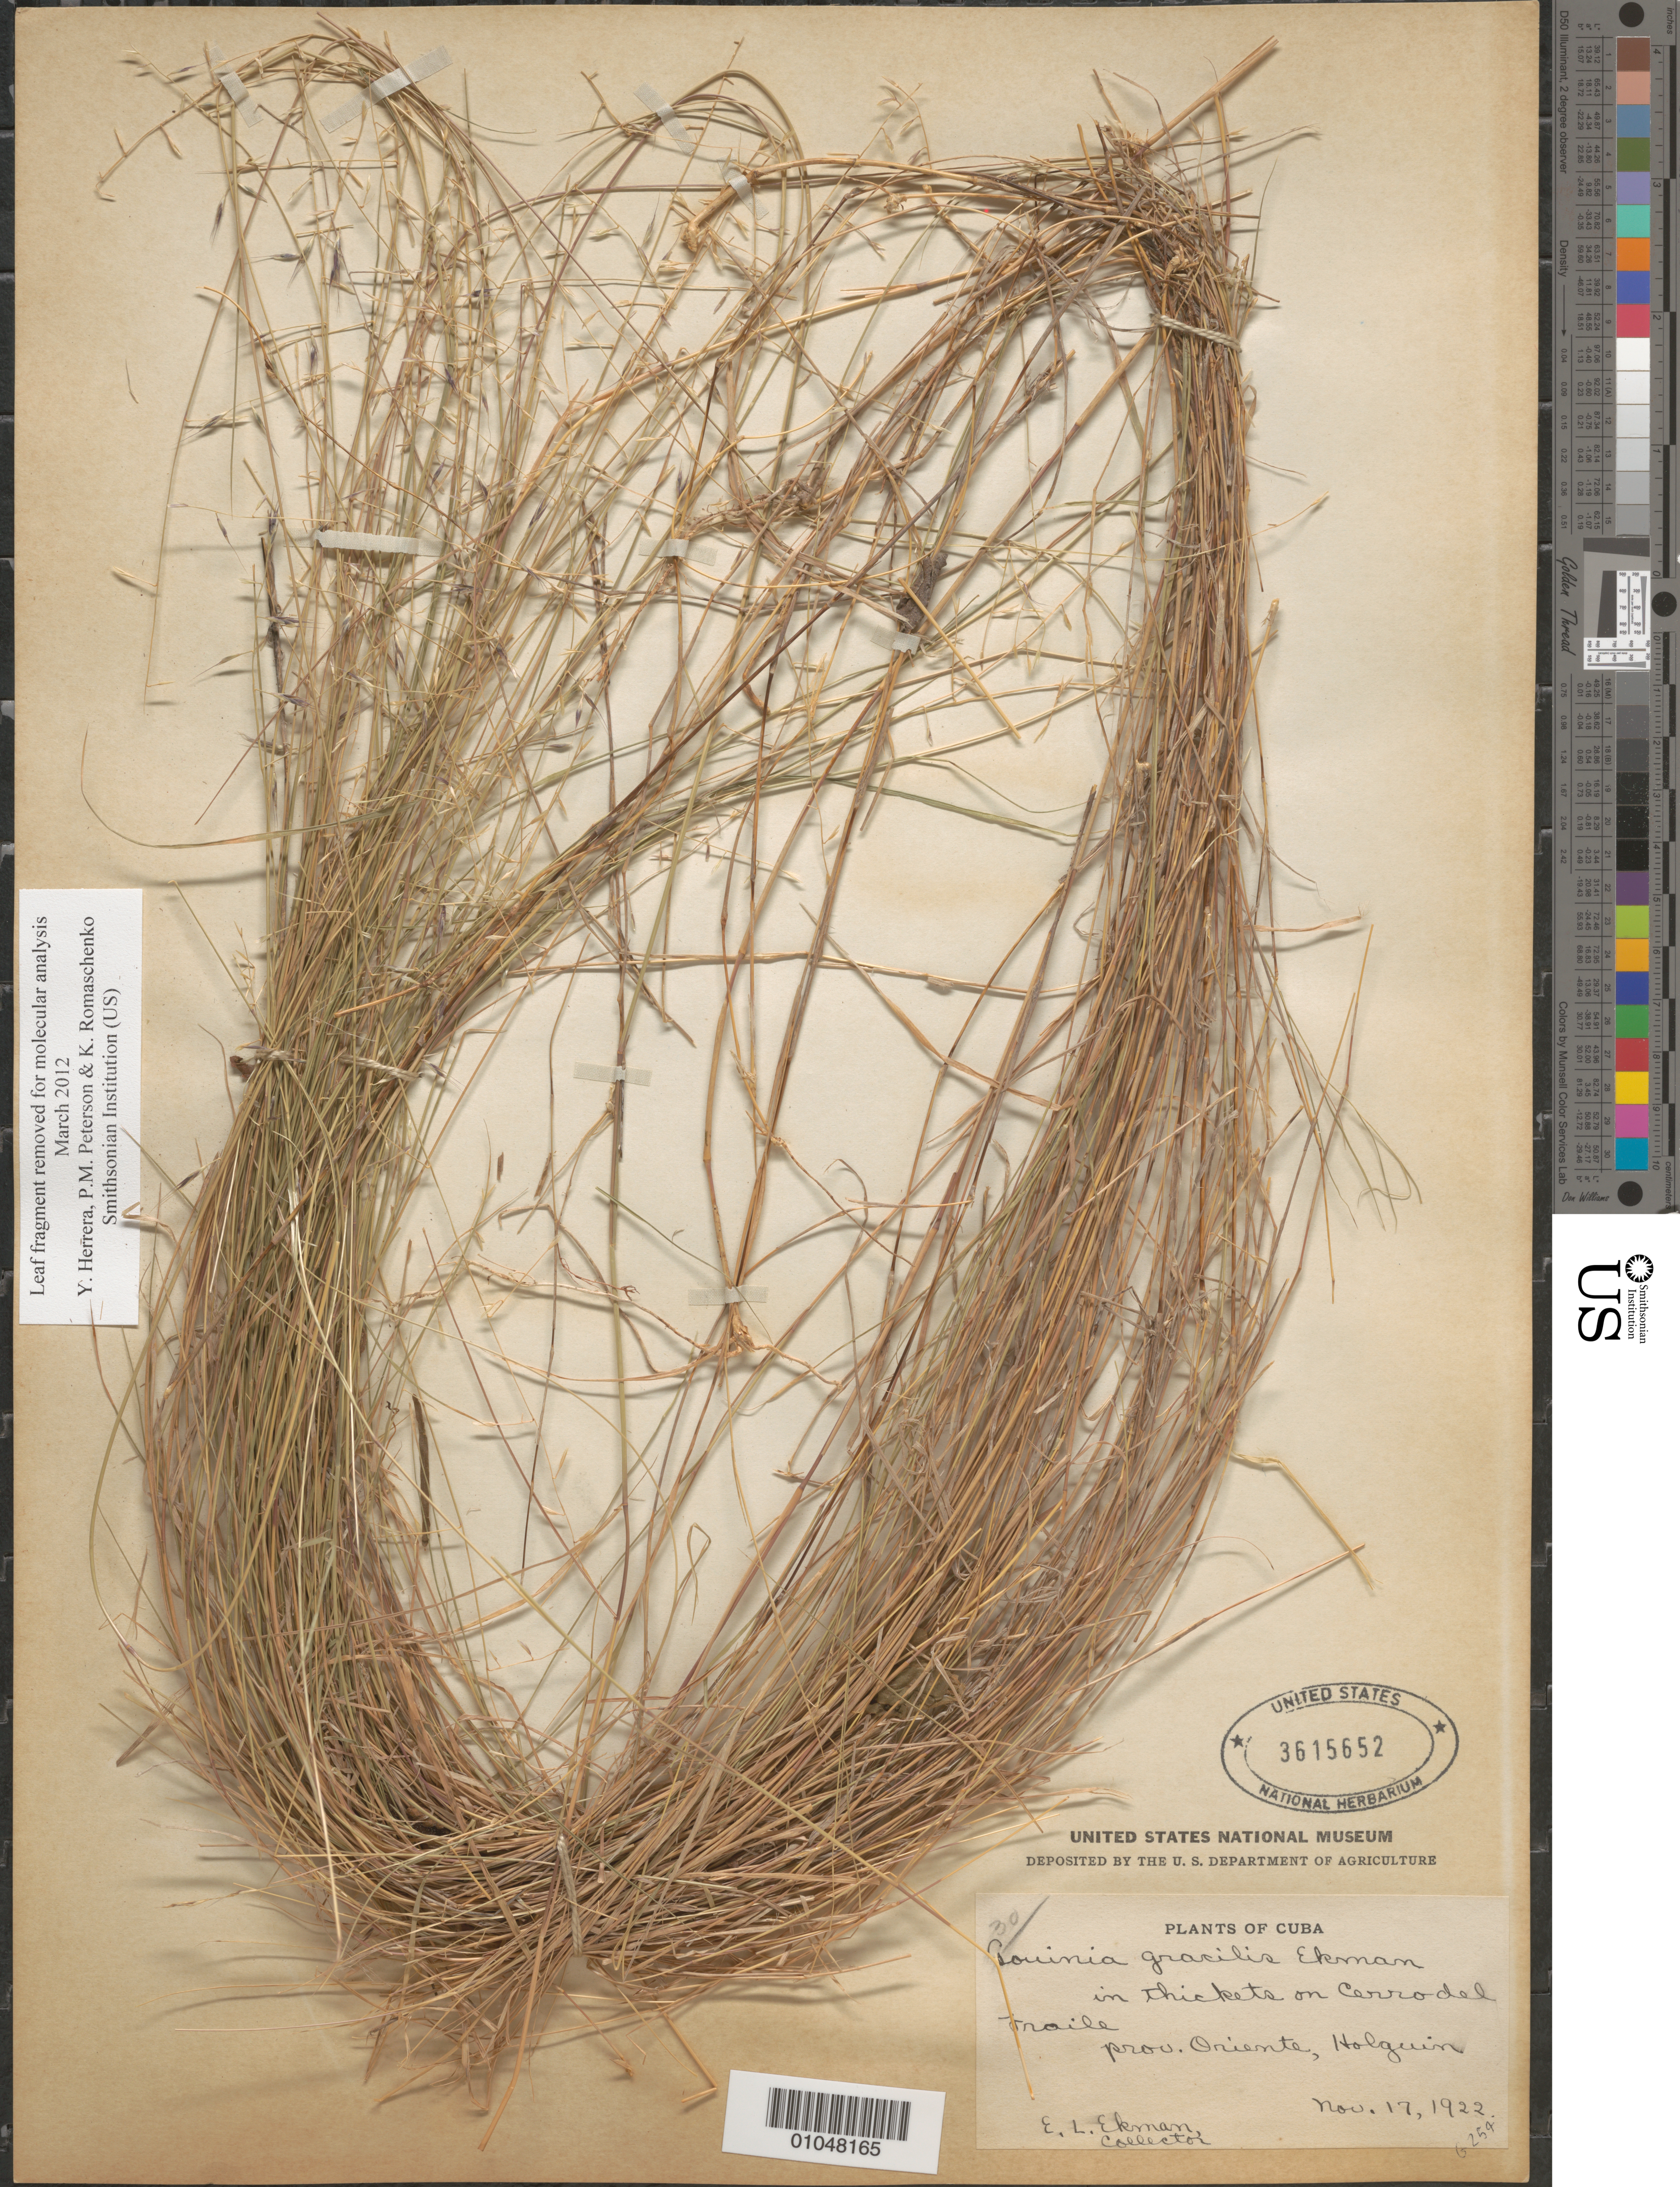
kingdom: Plantae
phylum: Tracheophyta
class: Liliopsida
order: Poales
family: Poaceae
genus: Gouinia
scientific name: Gouinia gracilis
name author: Ekman ex Swallen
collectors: E. L. Ekman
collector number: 30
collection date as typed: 17 Nov 1922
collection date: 1922-11-17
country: Cuba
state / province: Holguín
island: Cuba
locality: In thickets on Carro del Fraile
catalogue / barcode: US 3615652